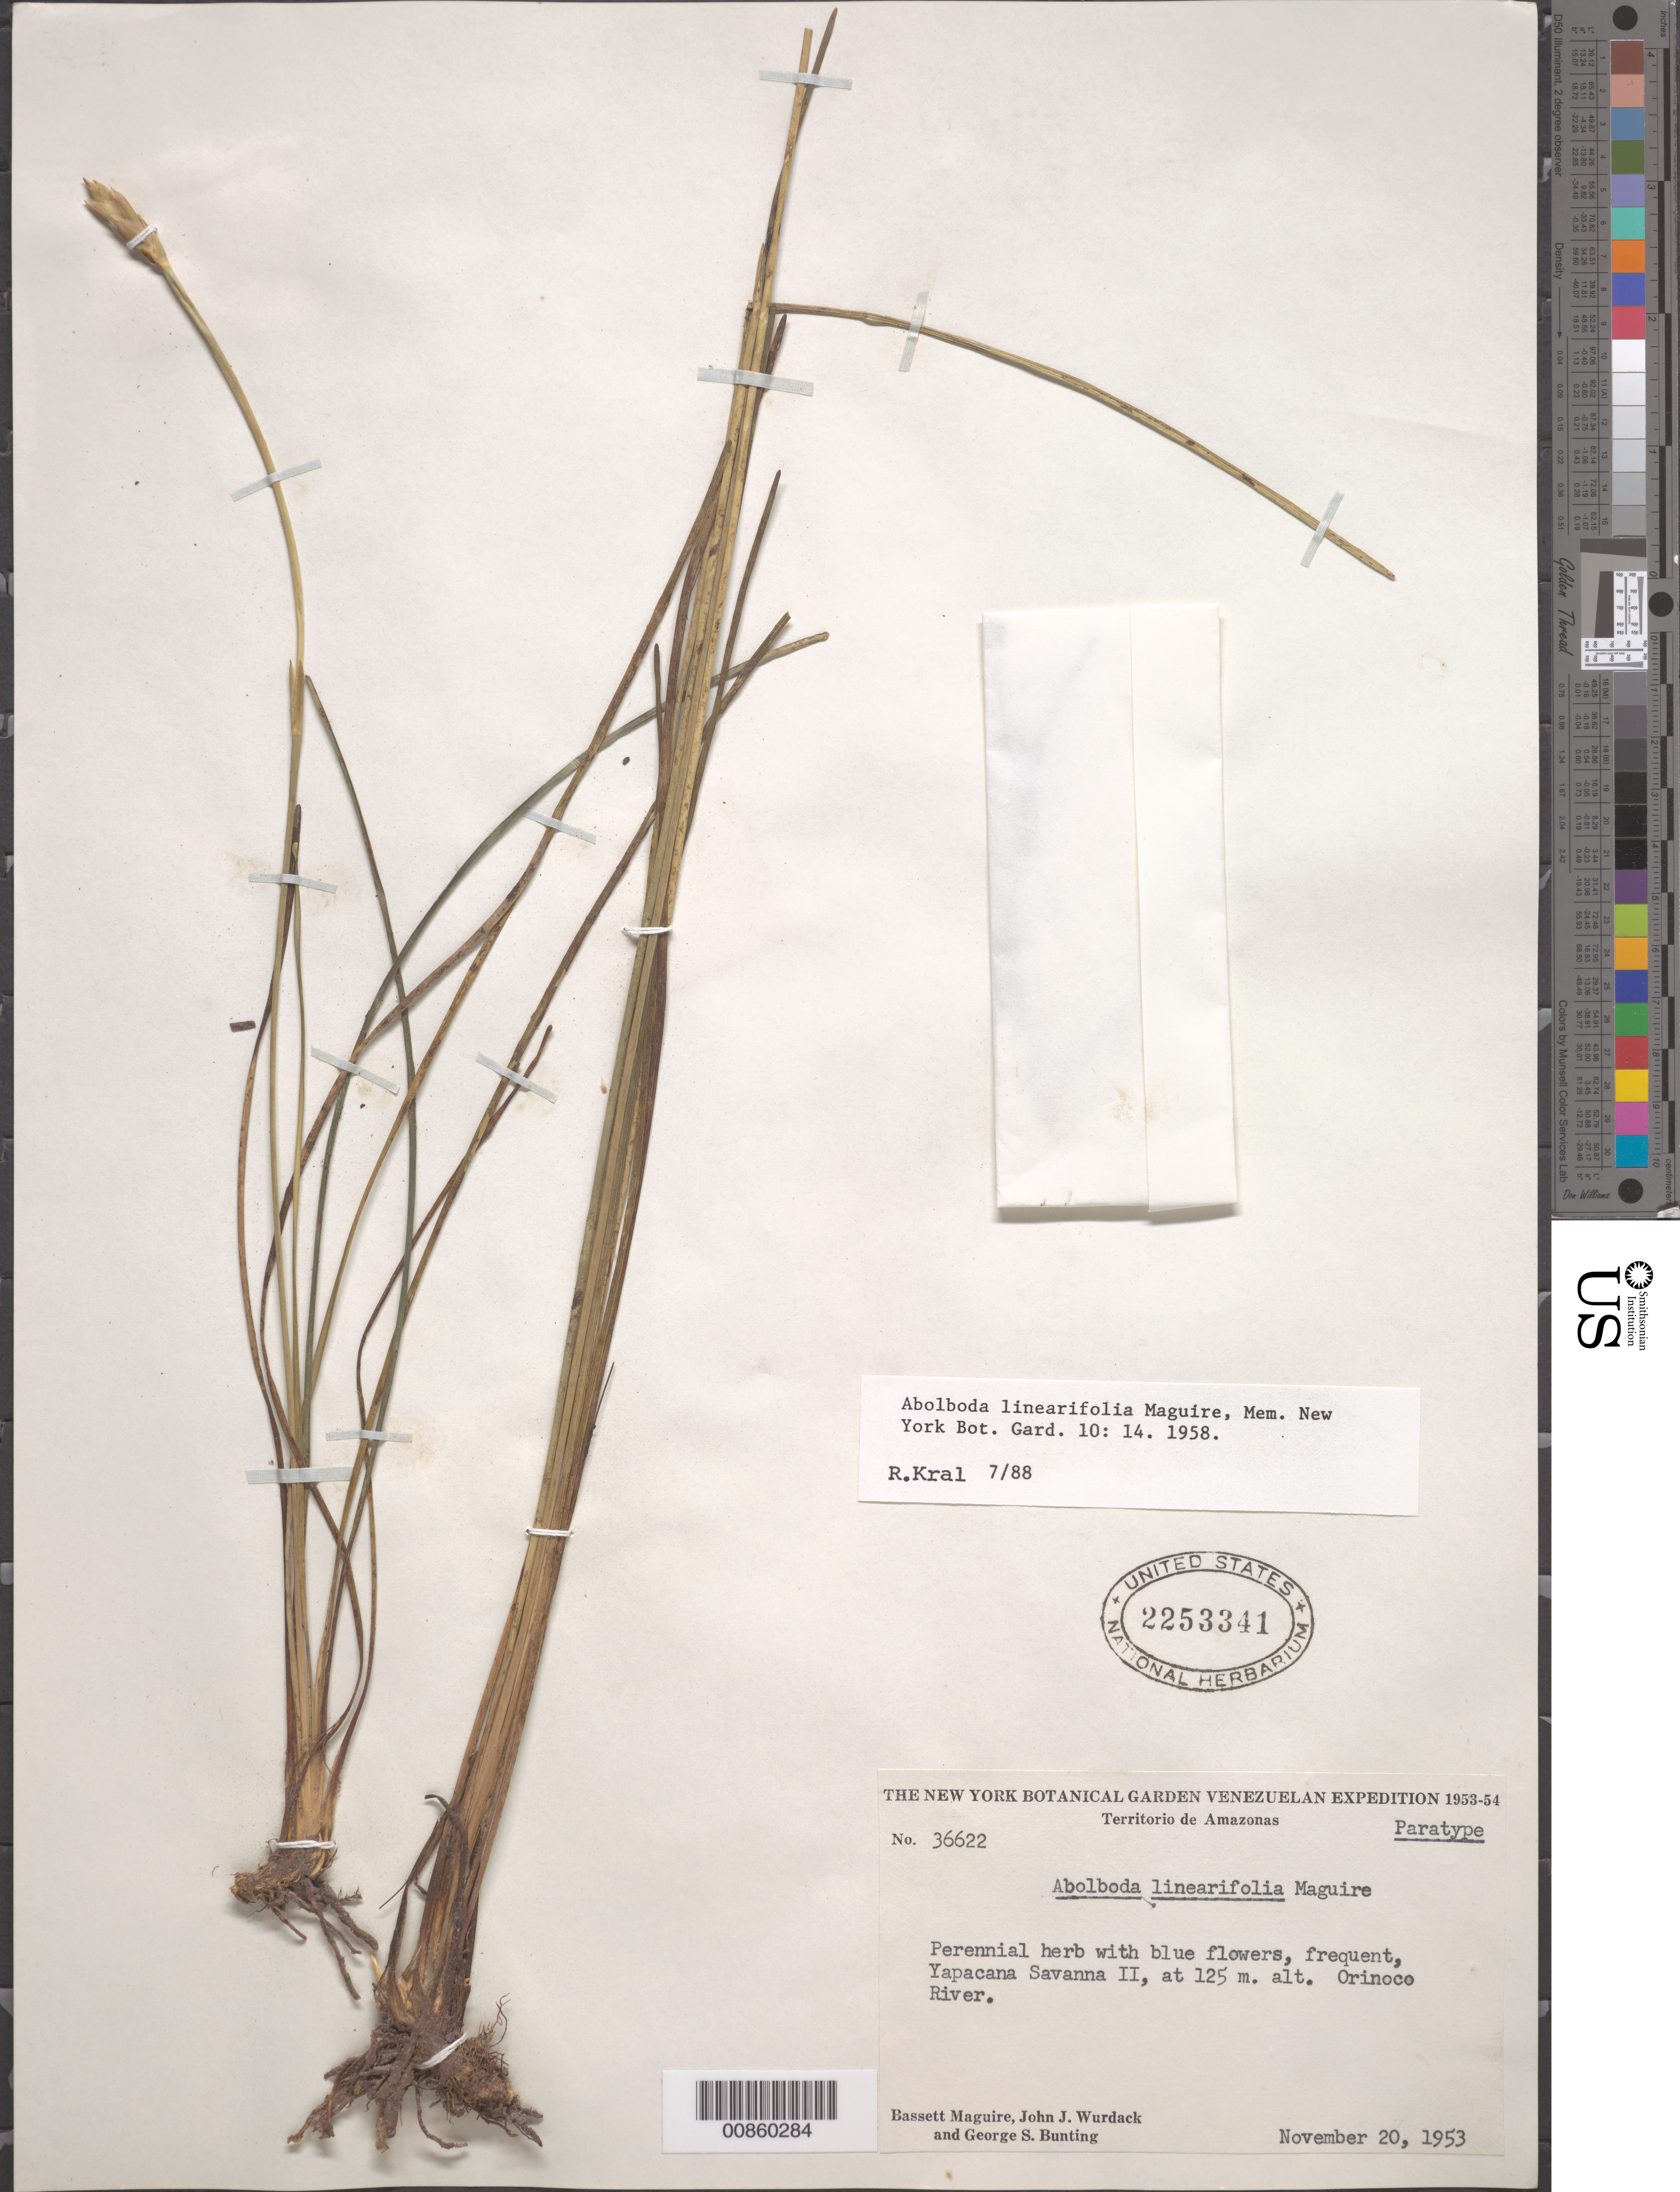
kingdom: Plantae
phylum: Tracheophyta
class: Liliopsida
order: Poales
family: Xyridaceae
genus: Abolboda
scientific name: Abolboda linearifolia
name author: Maguire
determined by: Kral, Robert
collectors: B. Maguire, J. J. Wurdack & G. S. Bunting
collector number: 36622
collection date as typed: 20-Nov-53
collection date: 1953-11-20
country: Venezuela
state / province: Amazonas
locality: Río Orinoco, Cerro Yapacána, Savanna No. 2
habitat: Savanna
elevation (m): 125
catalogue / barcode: US 2253351